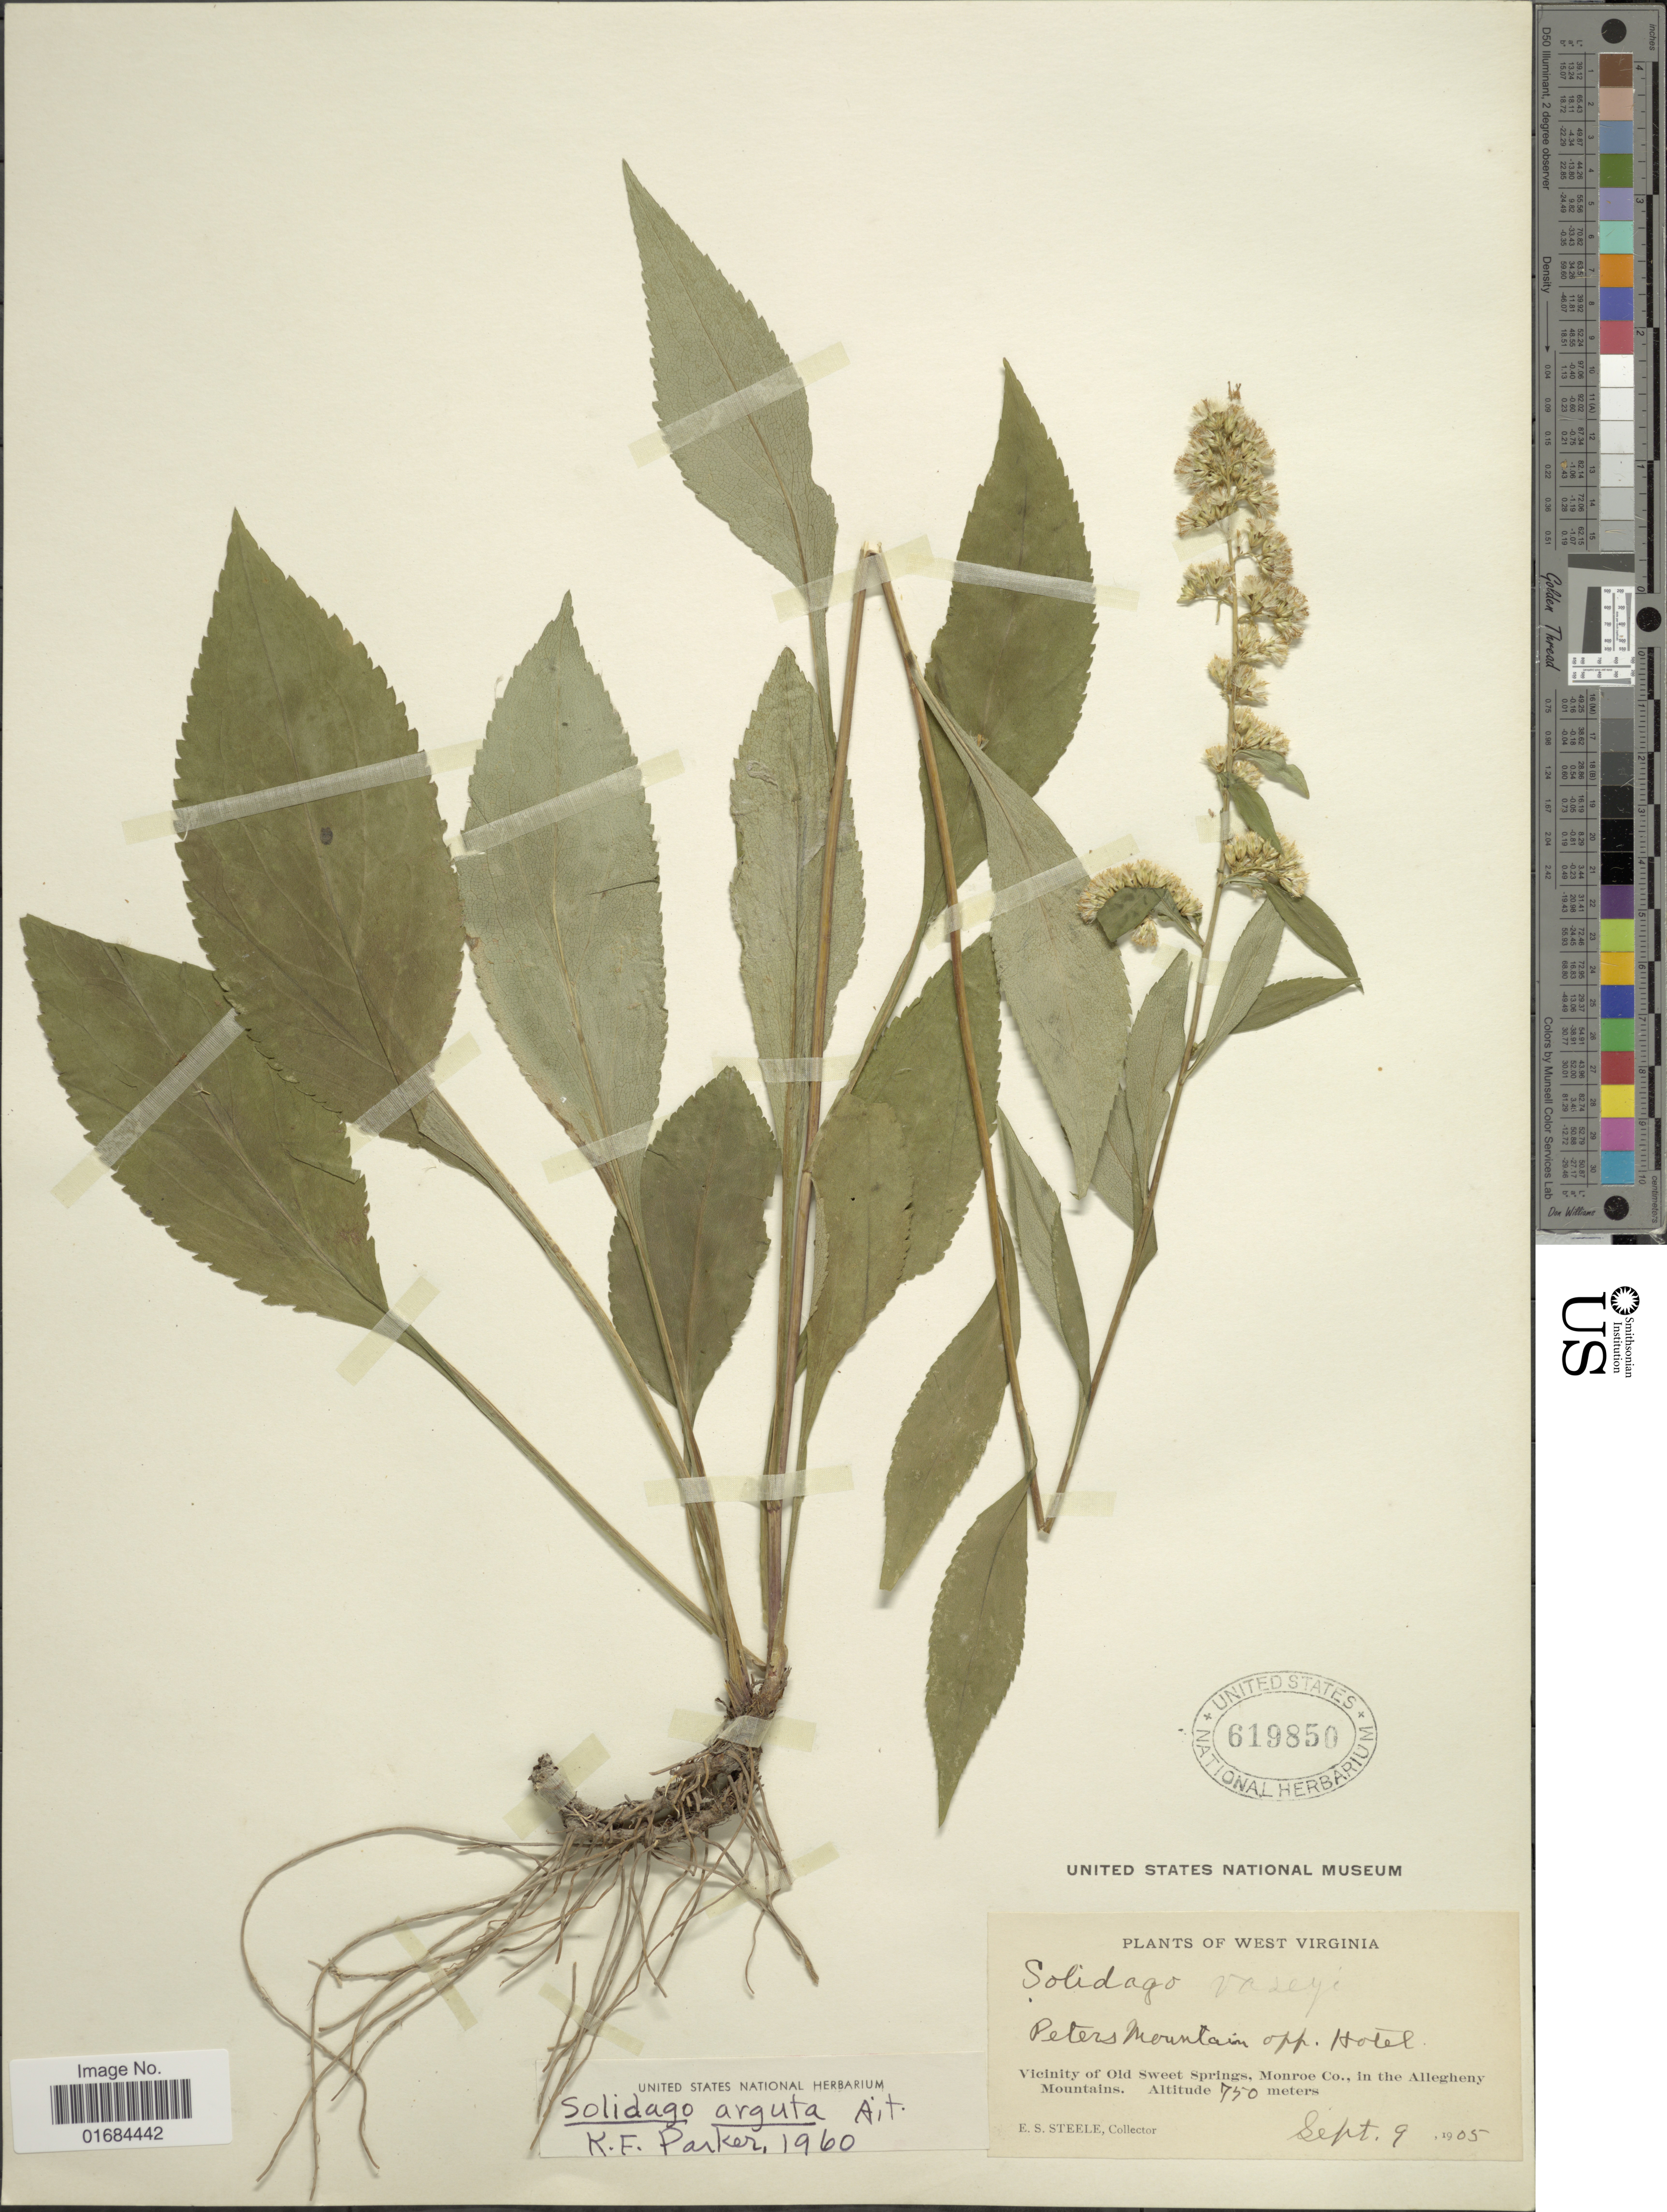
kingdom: Plantae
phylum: Tracheophyta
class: Magnoliopsida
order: Asterales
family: Asteraceae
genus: Solidago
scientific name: Solidago arguta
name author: Aiton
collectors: E. Steele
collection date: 1905-09-09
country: United States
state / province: West Virginia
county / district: Monroe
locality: Peters Mountains off Hotel, Vicinity of Old Sweet Springs, Monroe Co. in the Allegheny Mountains.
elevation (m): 750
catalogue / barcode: US 619850